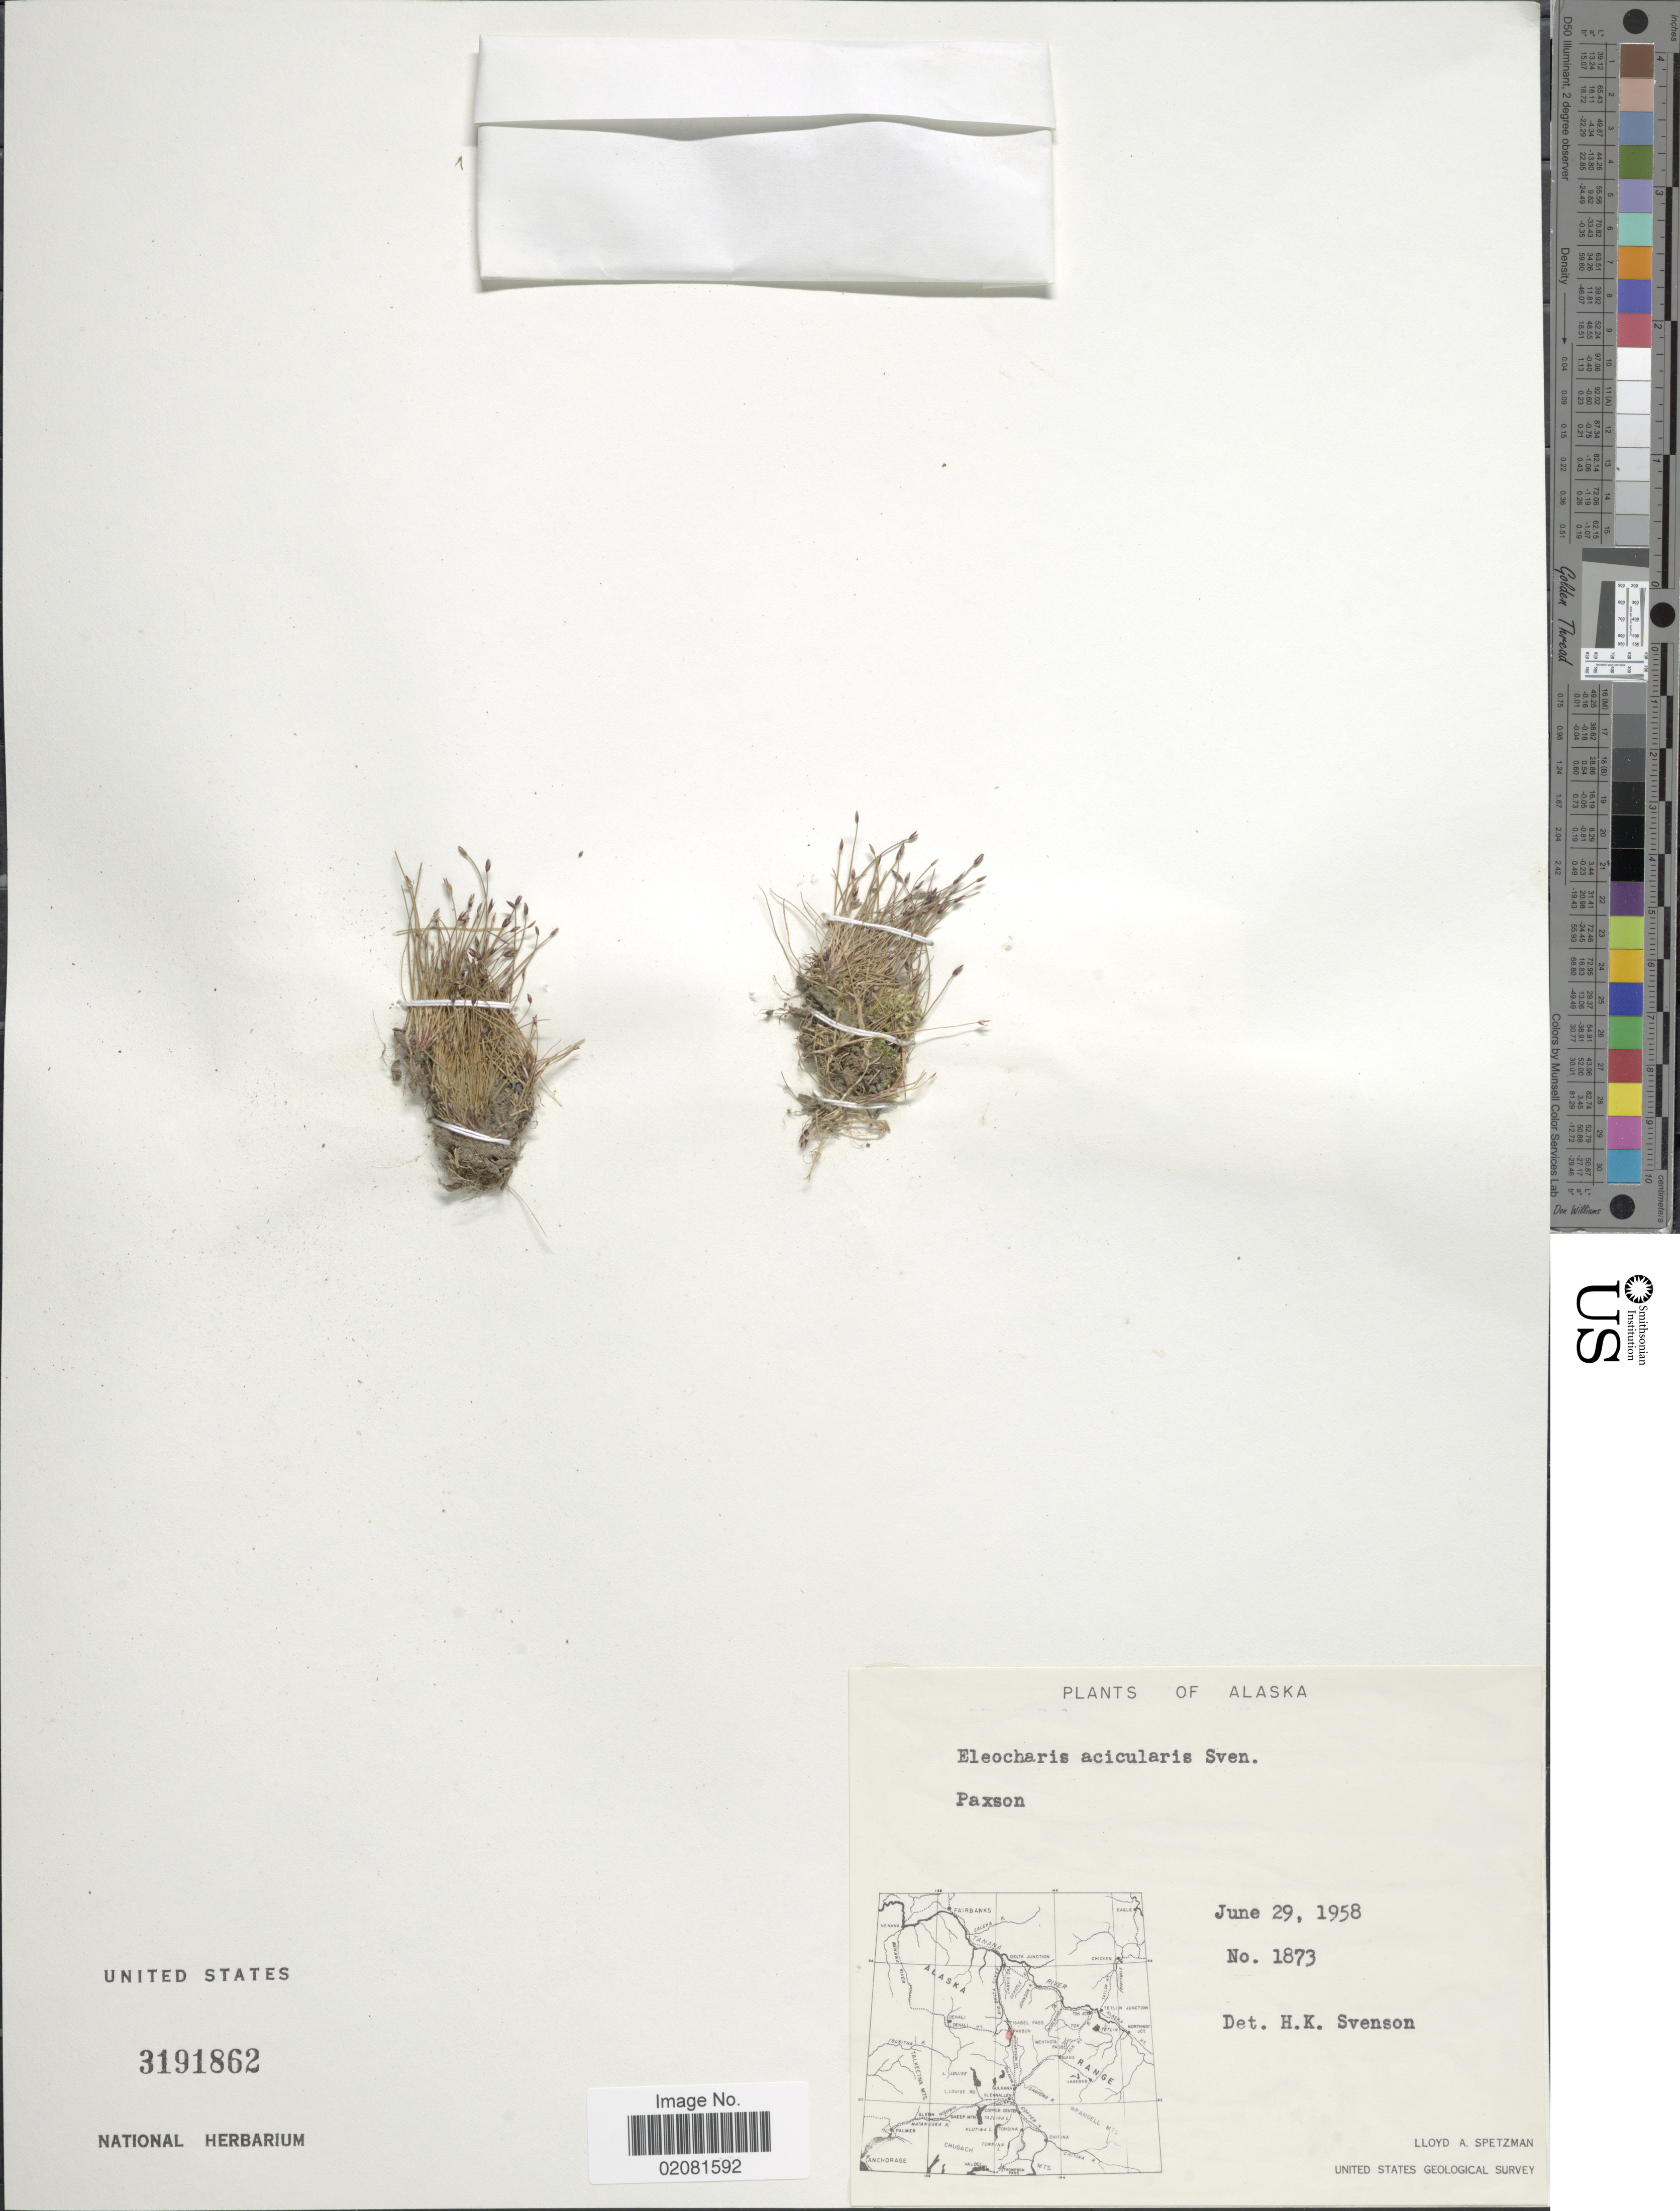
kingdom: Plantae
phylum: Tracheophyta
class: Liliopsida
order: Poales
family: Cyperaceae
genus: Eleocharis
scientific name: Eleocharis acicularis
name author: (L.) Roem. & Schult.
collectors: L. Spetzman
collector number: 1873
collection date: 1958-06-29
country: United States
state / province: Alaska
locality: Paxson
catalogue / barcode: US 3191862